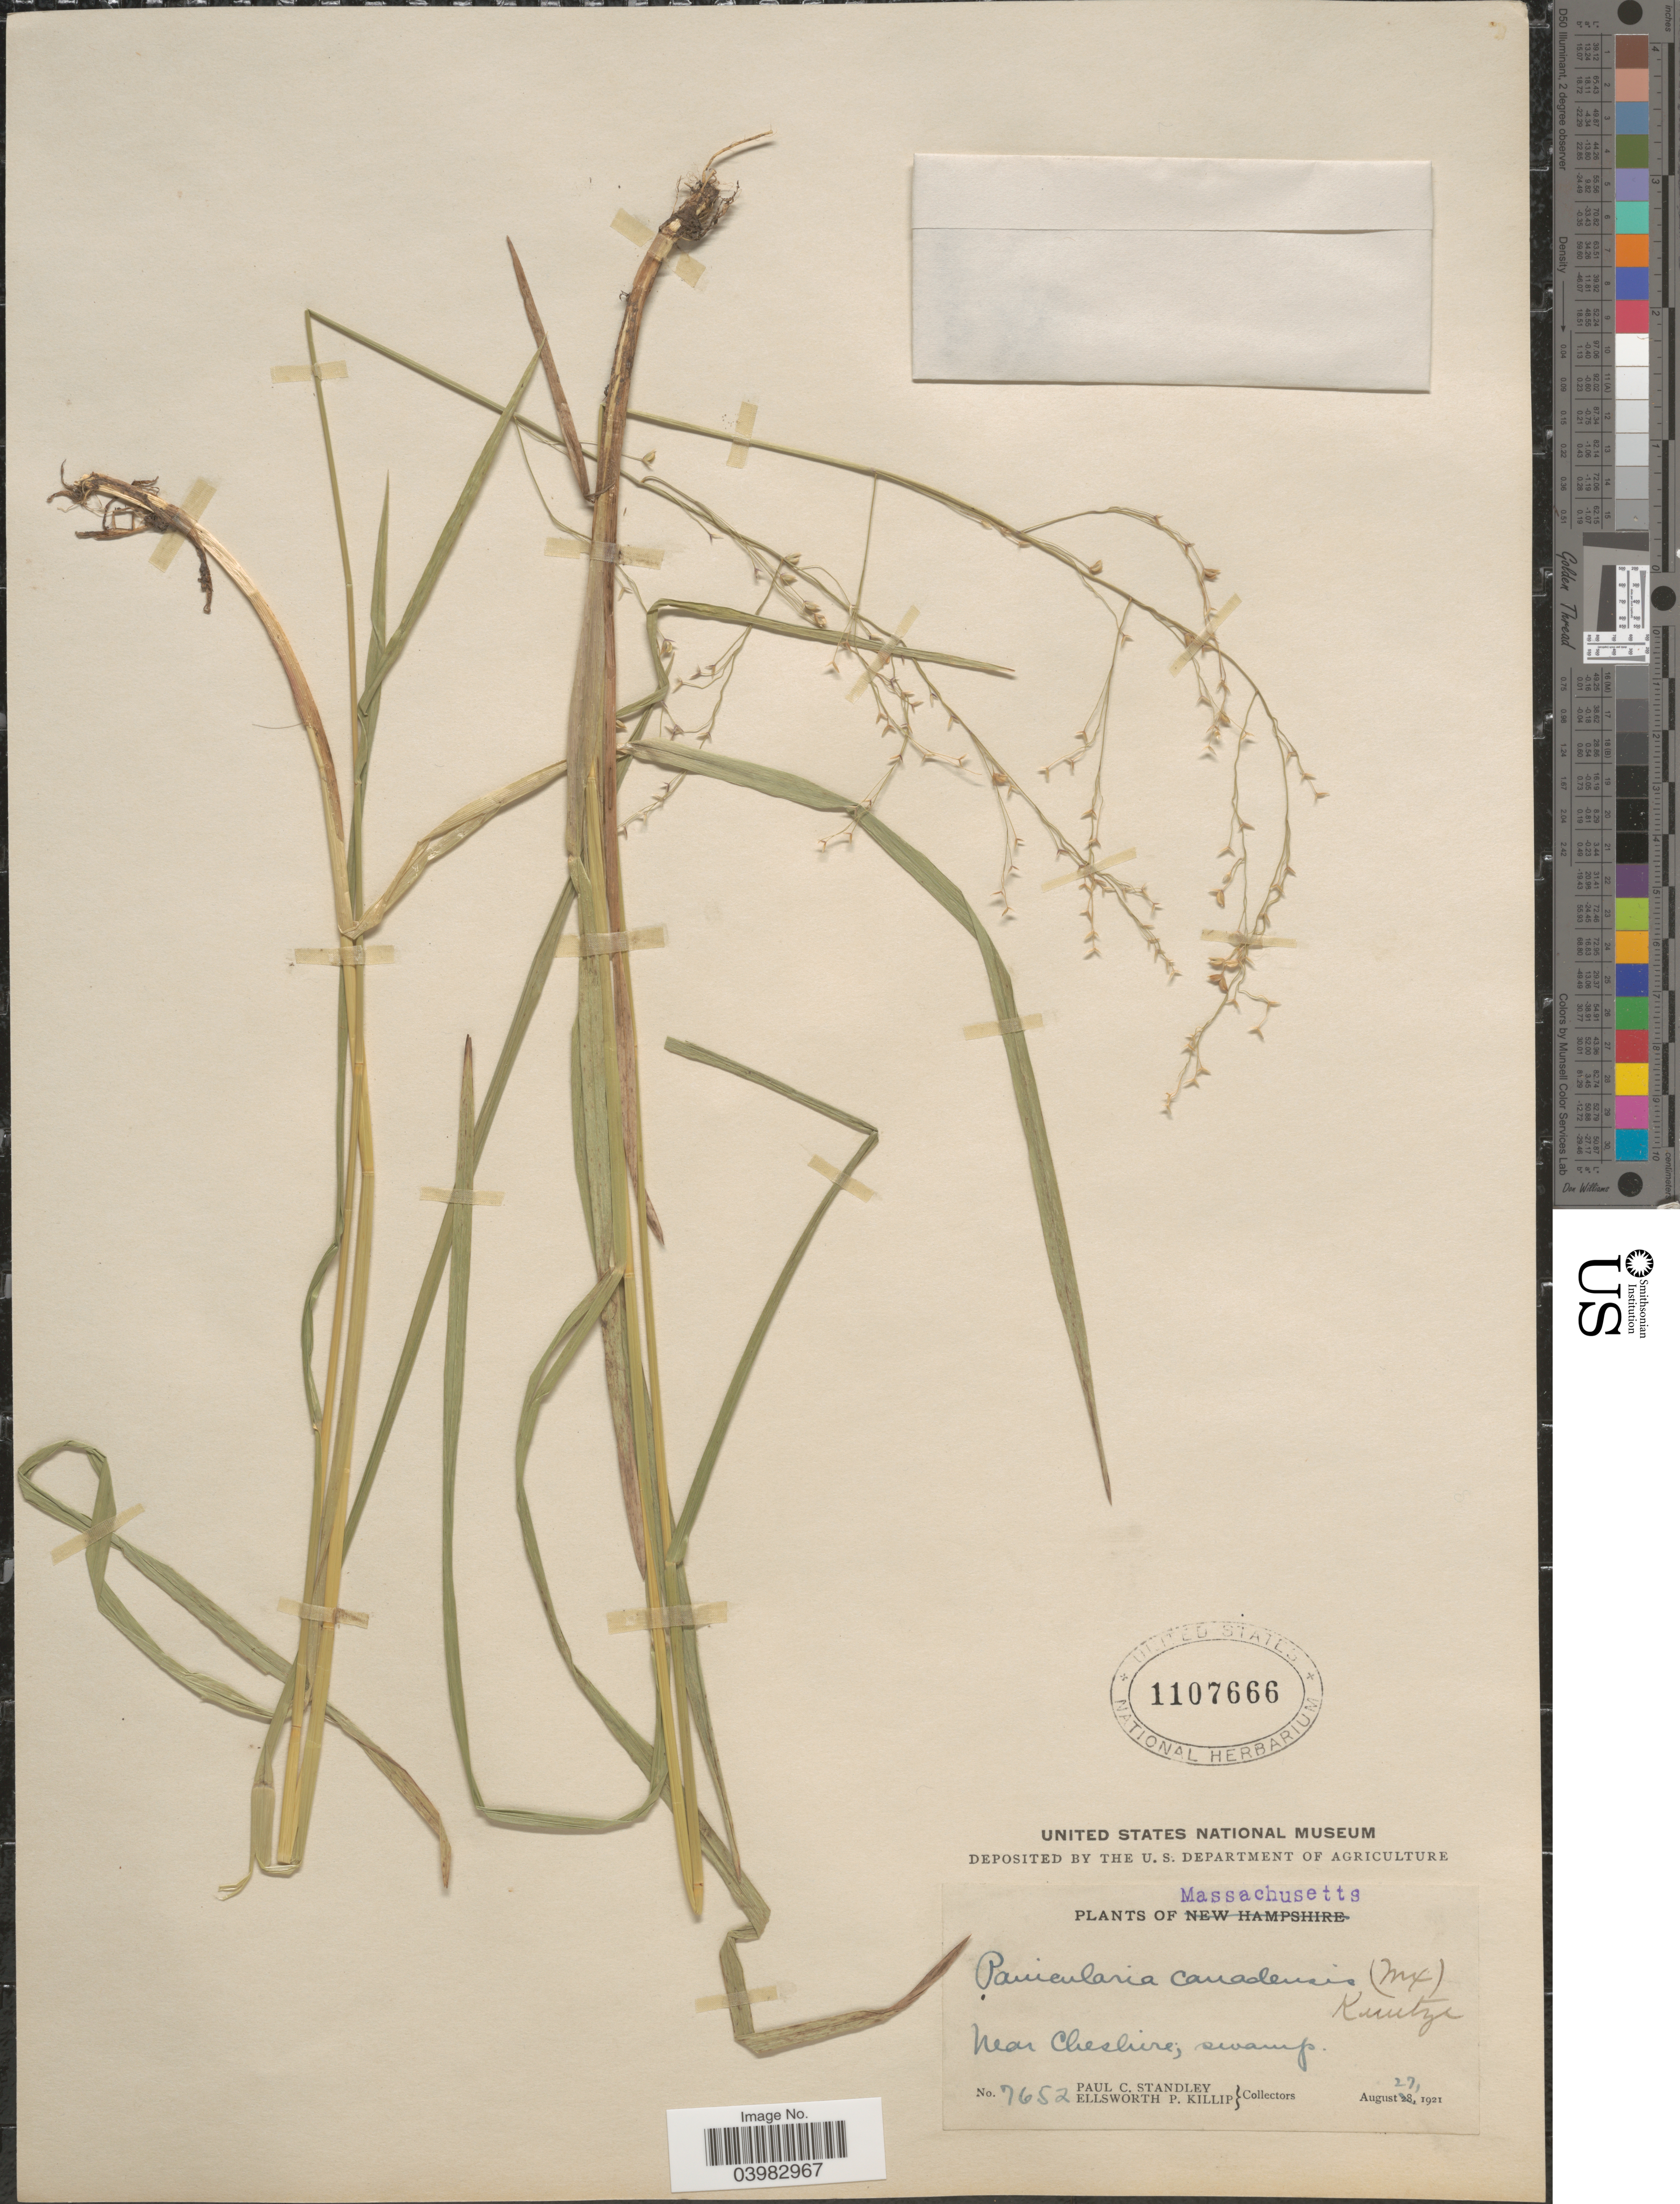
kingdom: Plantae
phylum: Tracheophyta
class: Liliopsida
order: Poales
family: Poaceae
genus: Glyceria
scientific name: Glyceria canadensis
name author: (Michx.) Trin.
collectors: P. C. Standley & E. P. Killip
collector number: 7652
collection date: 1921-08-27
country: United States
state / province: Massachusetts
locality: Near Cheshire.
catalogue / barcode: US 1107666